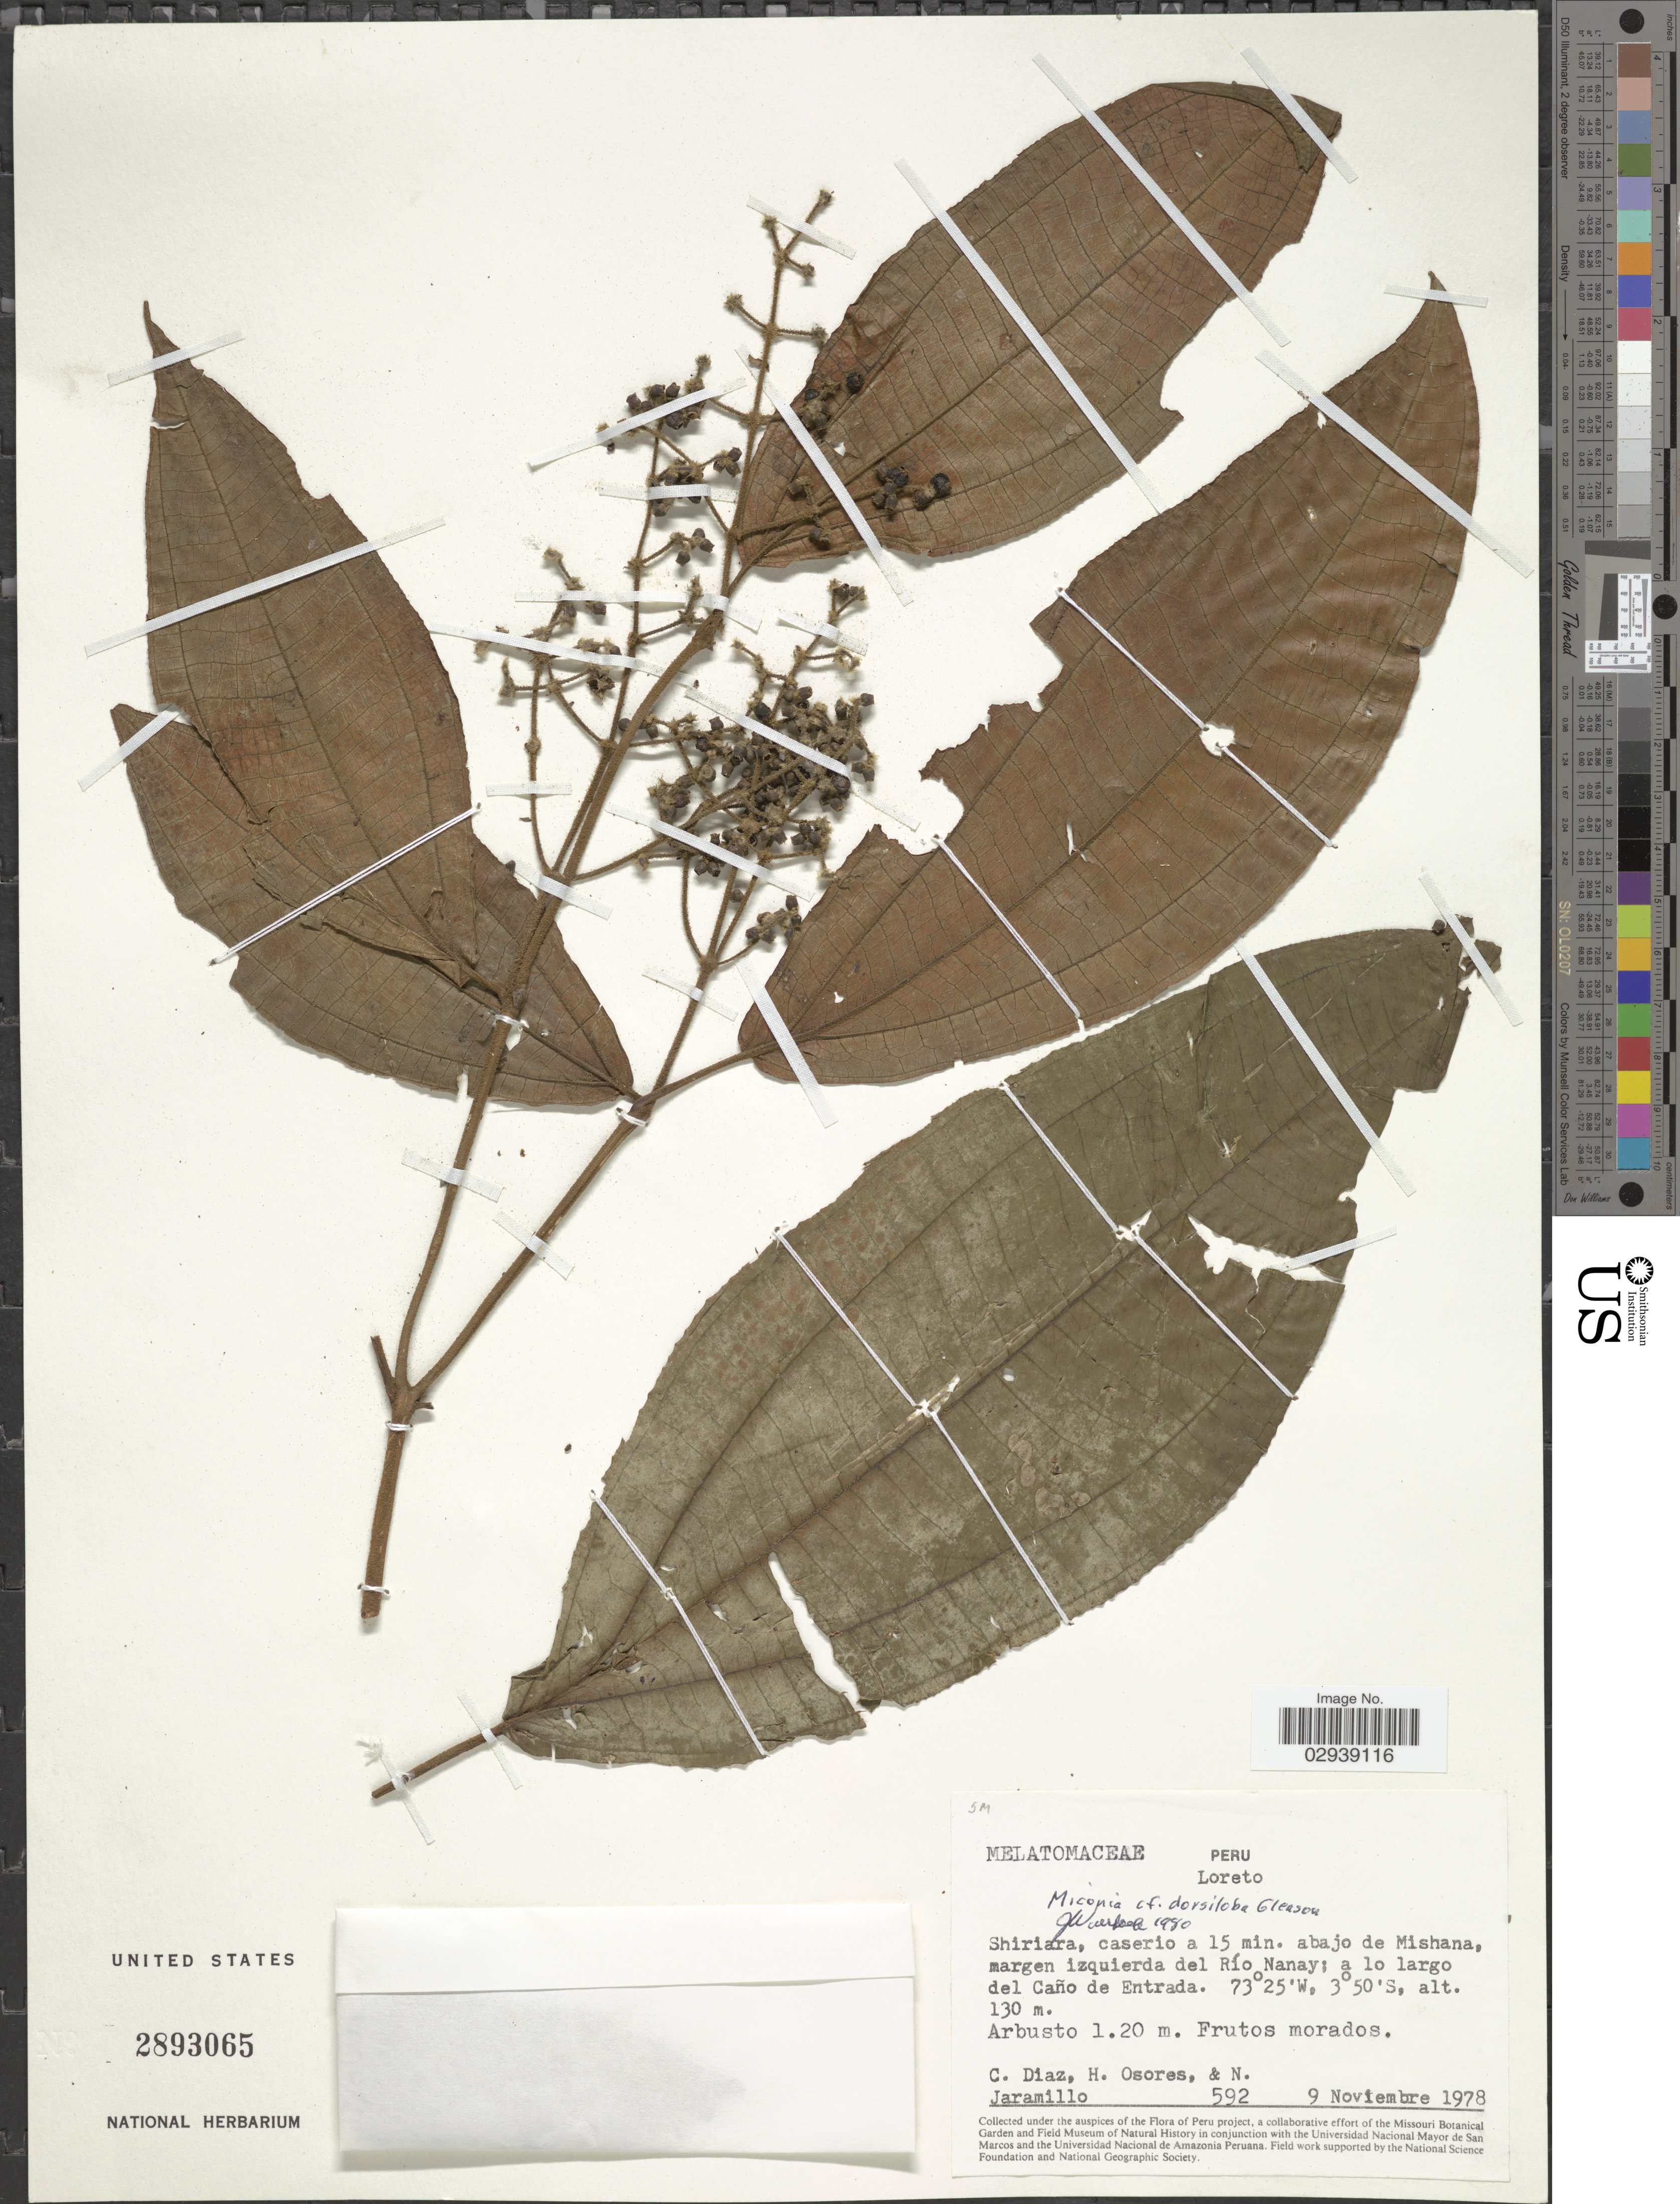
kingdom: Plantae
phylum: Tracheophyta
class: Magnoliopsida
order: Myrtales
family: Melastomataceae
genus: Miconia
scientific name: Miconia dorsiloba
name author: Gleason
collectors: C. Díaz, H. Osores & N. Jaramillo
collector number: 592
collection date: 1978-11-09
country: Peru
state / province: Loreto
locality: Shiriara, caserio a 15 min. abajo de Mishana, margen izquierda del Río Nanay; a lo largo del Caño de Entrada.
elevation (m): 130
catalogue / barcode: US 2893065